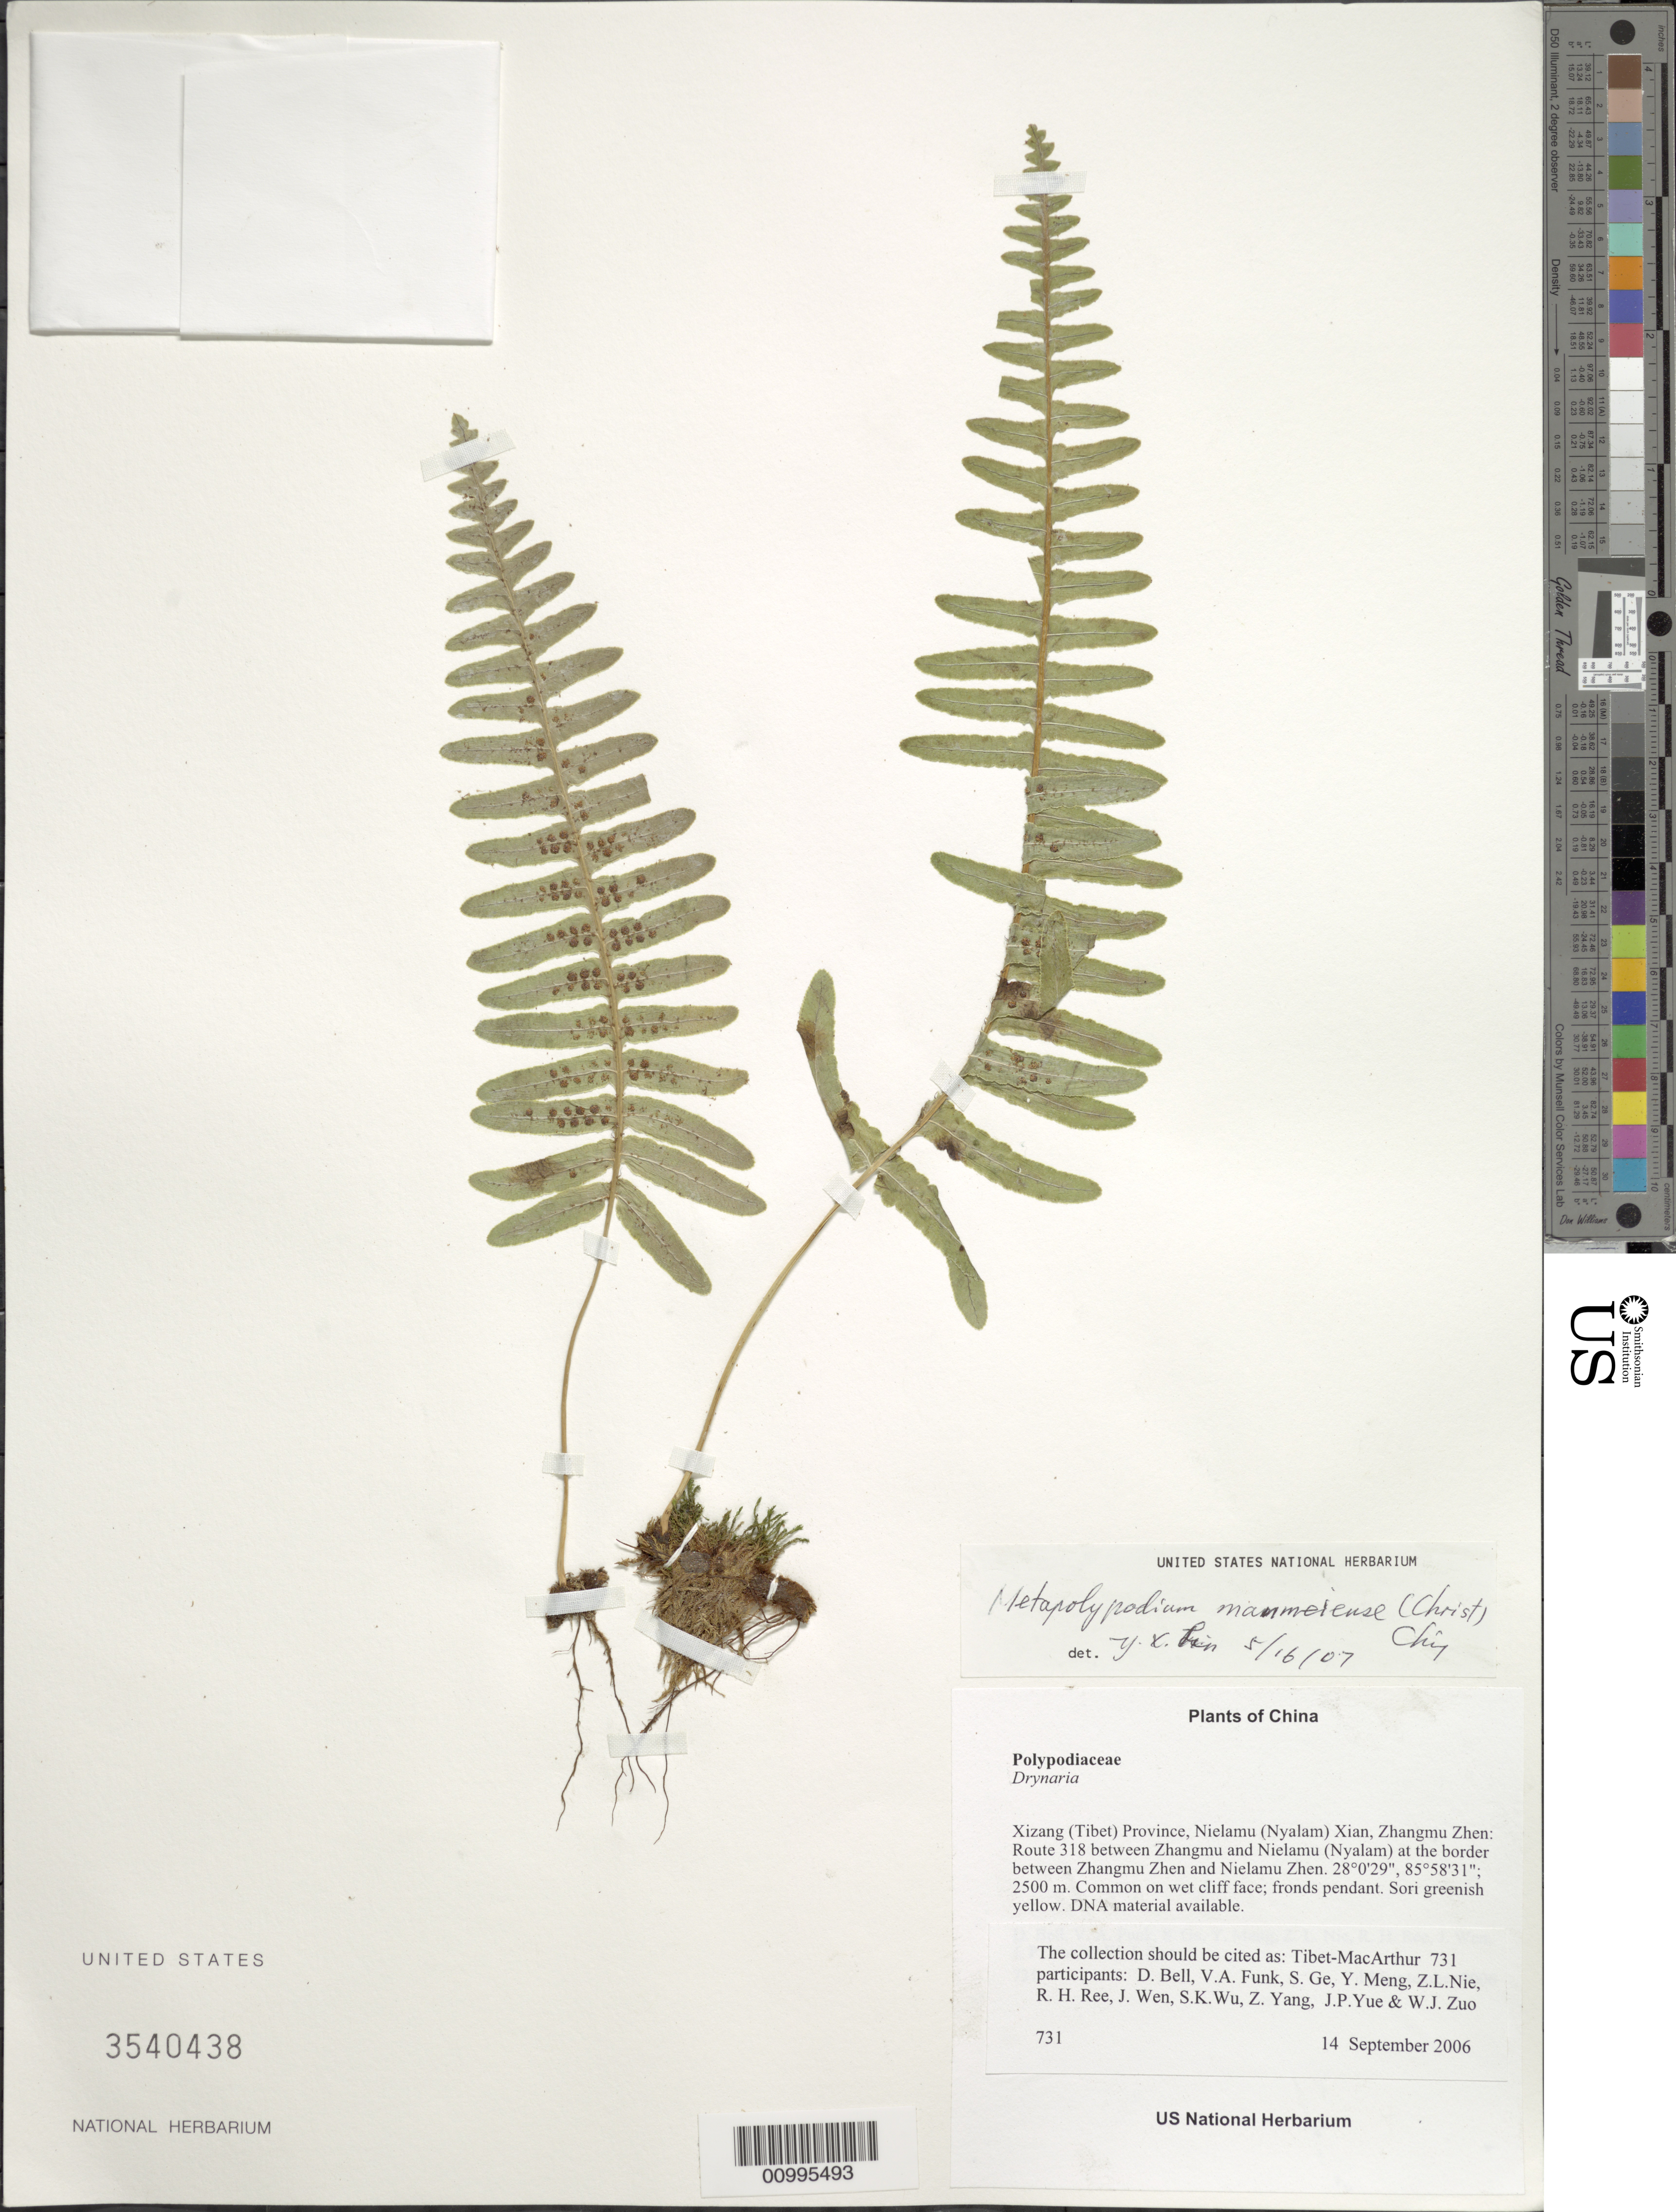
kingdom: Plantae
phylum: Tracheophyta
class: Polypodiopsida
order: Polypodiales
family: Polypodiaceae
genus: Goniophlebium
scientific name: Goniophlebium manmeiense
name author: (Christ) Rödl-Linder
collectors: Tibet-MacArthur, D. A. Bell, V. Funk, S. Ge, Y. Meng, Z. Nie, R. Ree, J. Wen, J. Yue & W. Zuo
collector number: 731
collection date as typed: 14 Sep 2006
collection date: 2006-09-14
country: China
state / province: Xizang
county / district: Nielamu (Nyalam) Xian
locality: Nielamu Zhen. Route 318 between Zhangmu and Nielamu (Nyalam) at the border between Zhangmu Zhen and Nielamu Zhen.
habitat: Base of wet cliff, steep rocky slopes with Alnus semicordata, and disturbed roadside. Common on wet cliff face; fronds pendant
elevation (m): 2500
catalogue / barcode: US 3540438